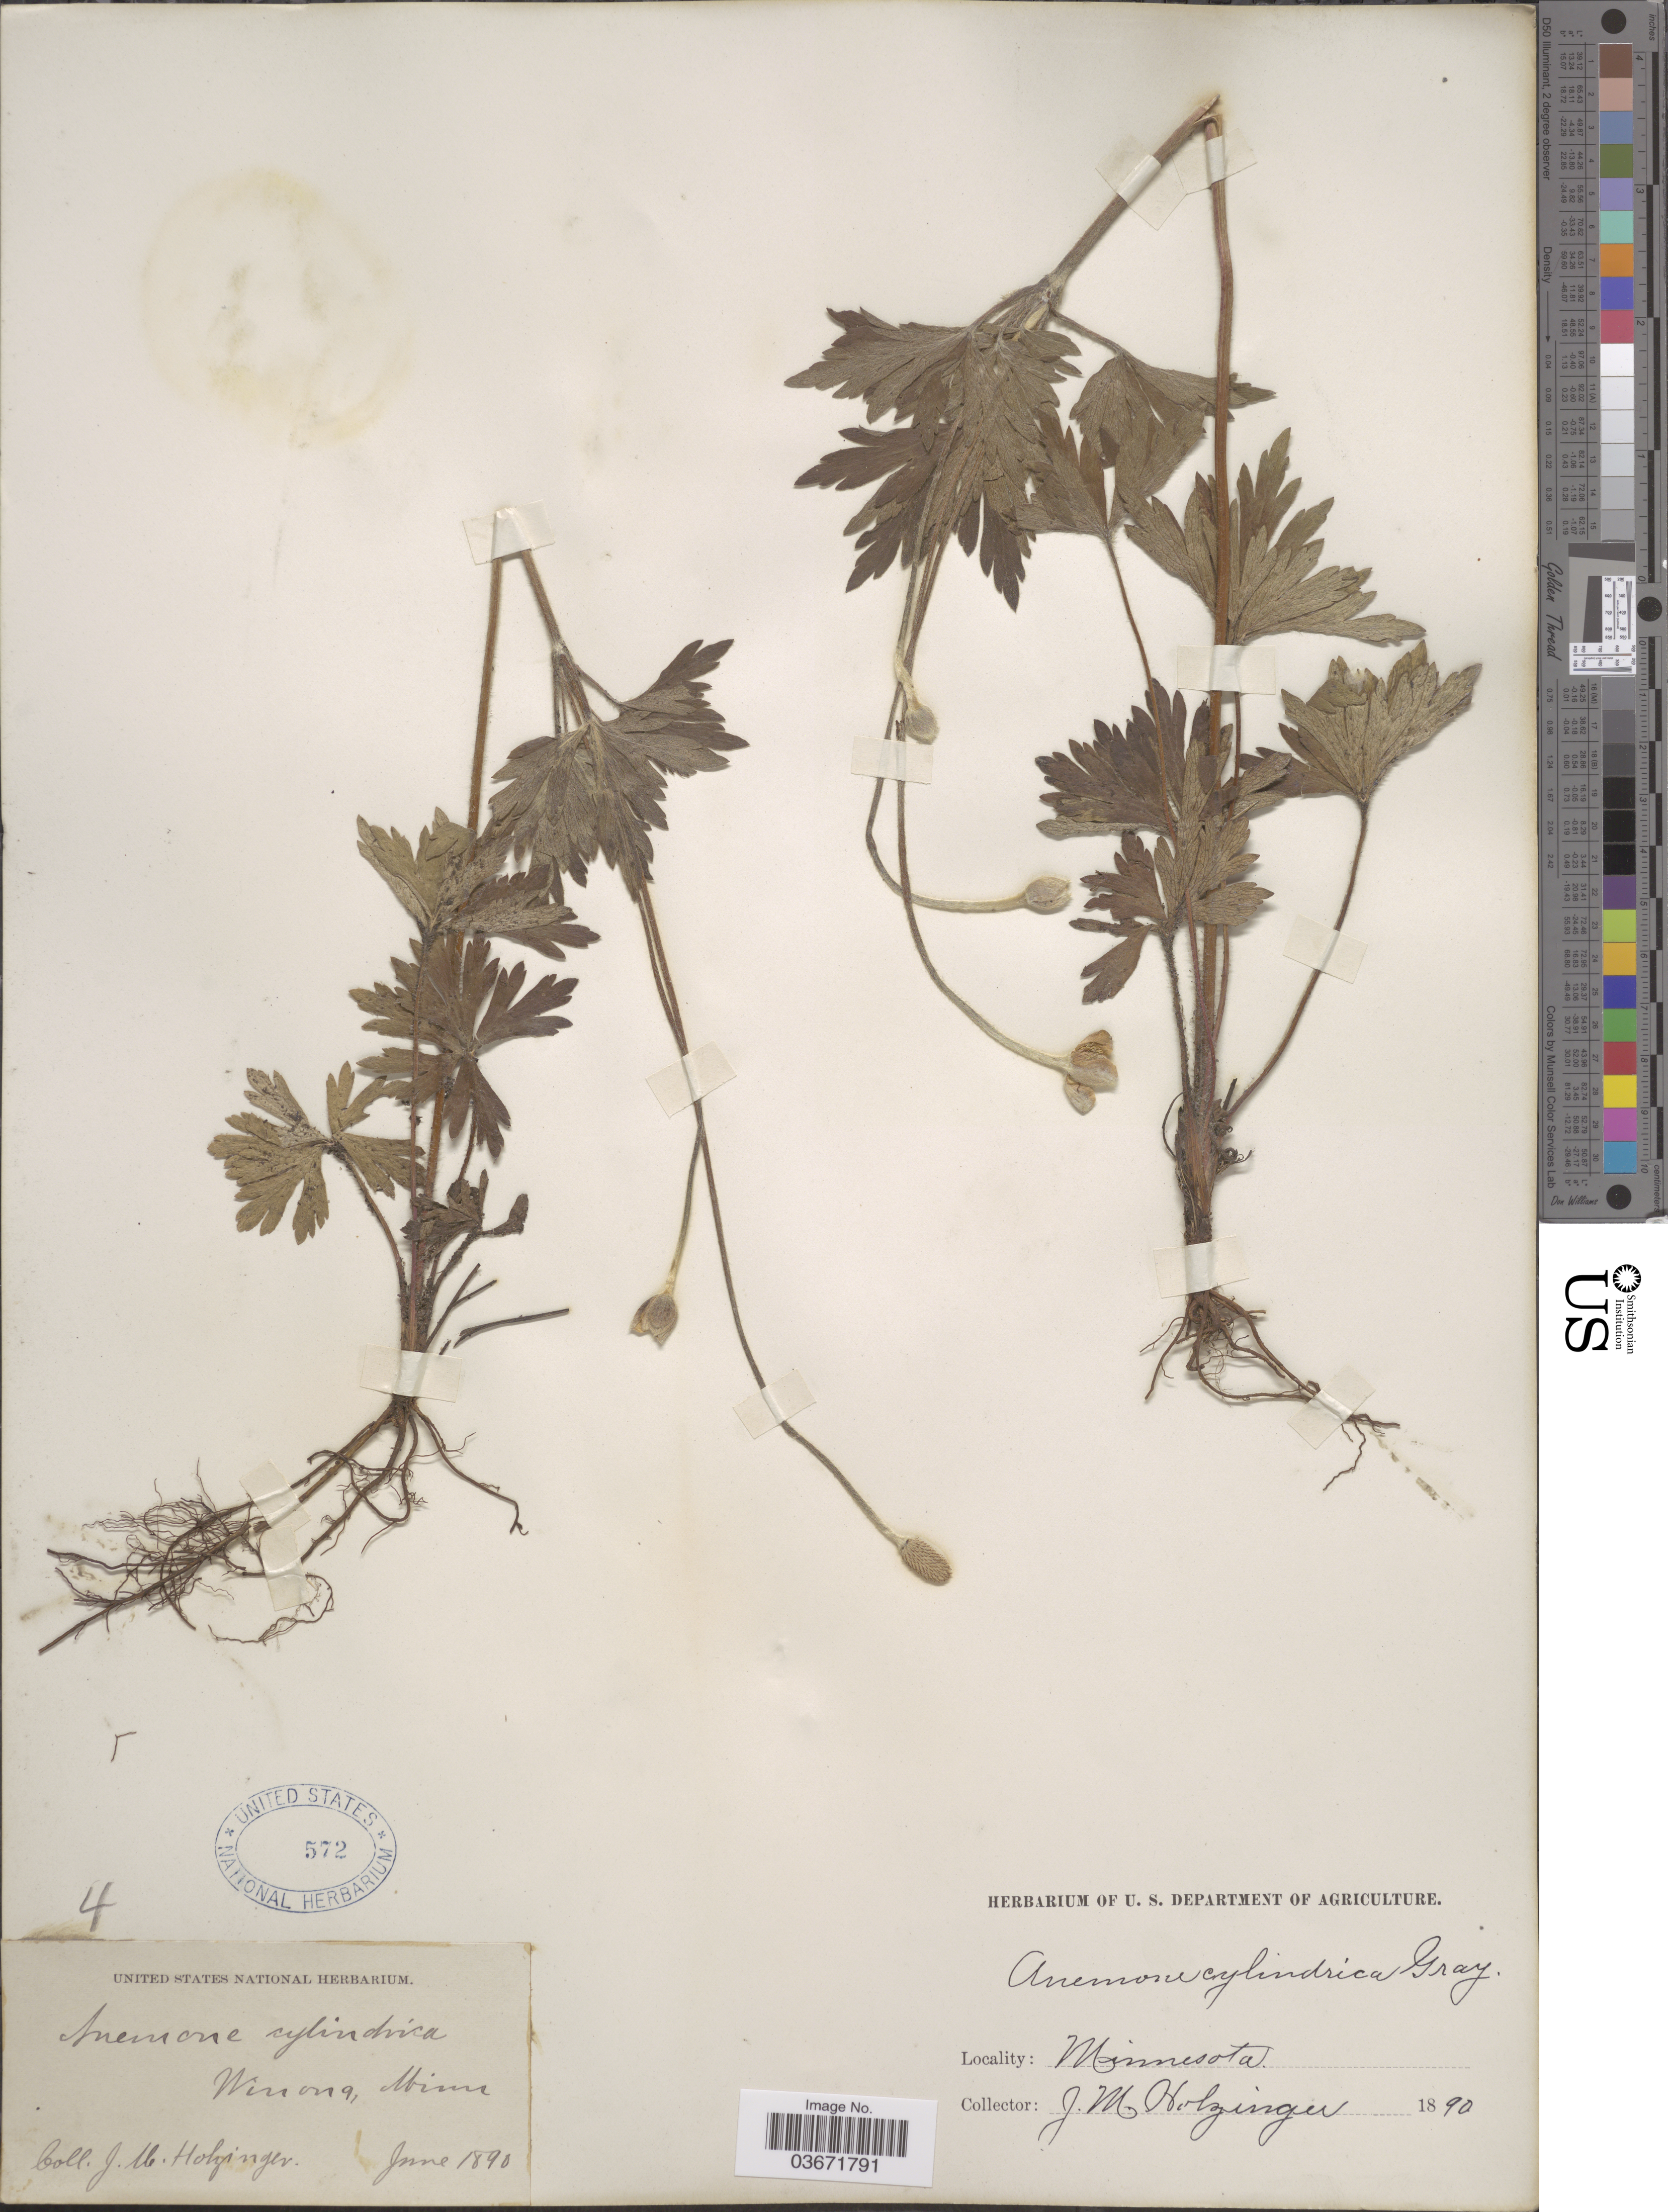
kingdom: Plantae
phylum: Tracheophyta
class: Magnoliopsida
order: Ranunculales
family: Ranunculaceae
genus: Anemone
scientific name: Anemone cylindrica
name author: A. Gray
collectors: J. M. Holzinger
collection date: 1890-06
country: United States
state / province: Minnesota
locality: Winona.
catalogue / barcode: US 572